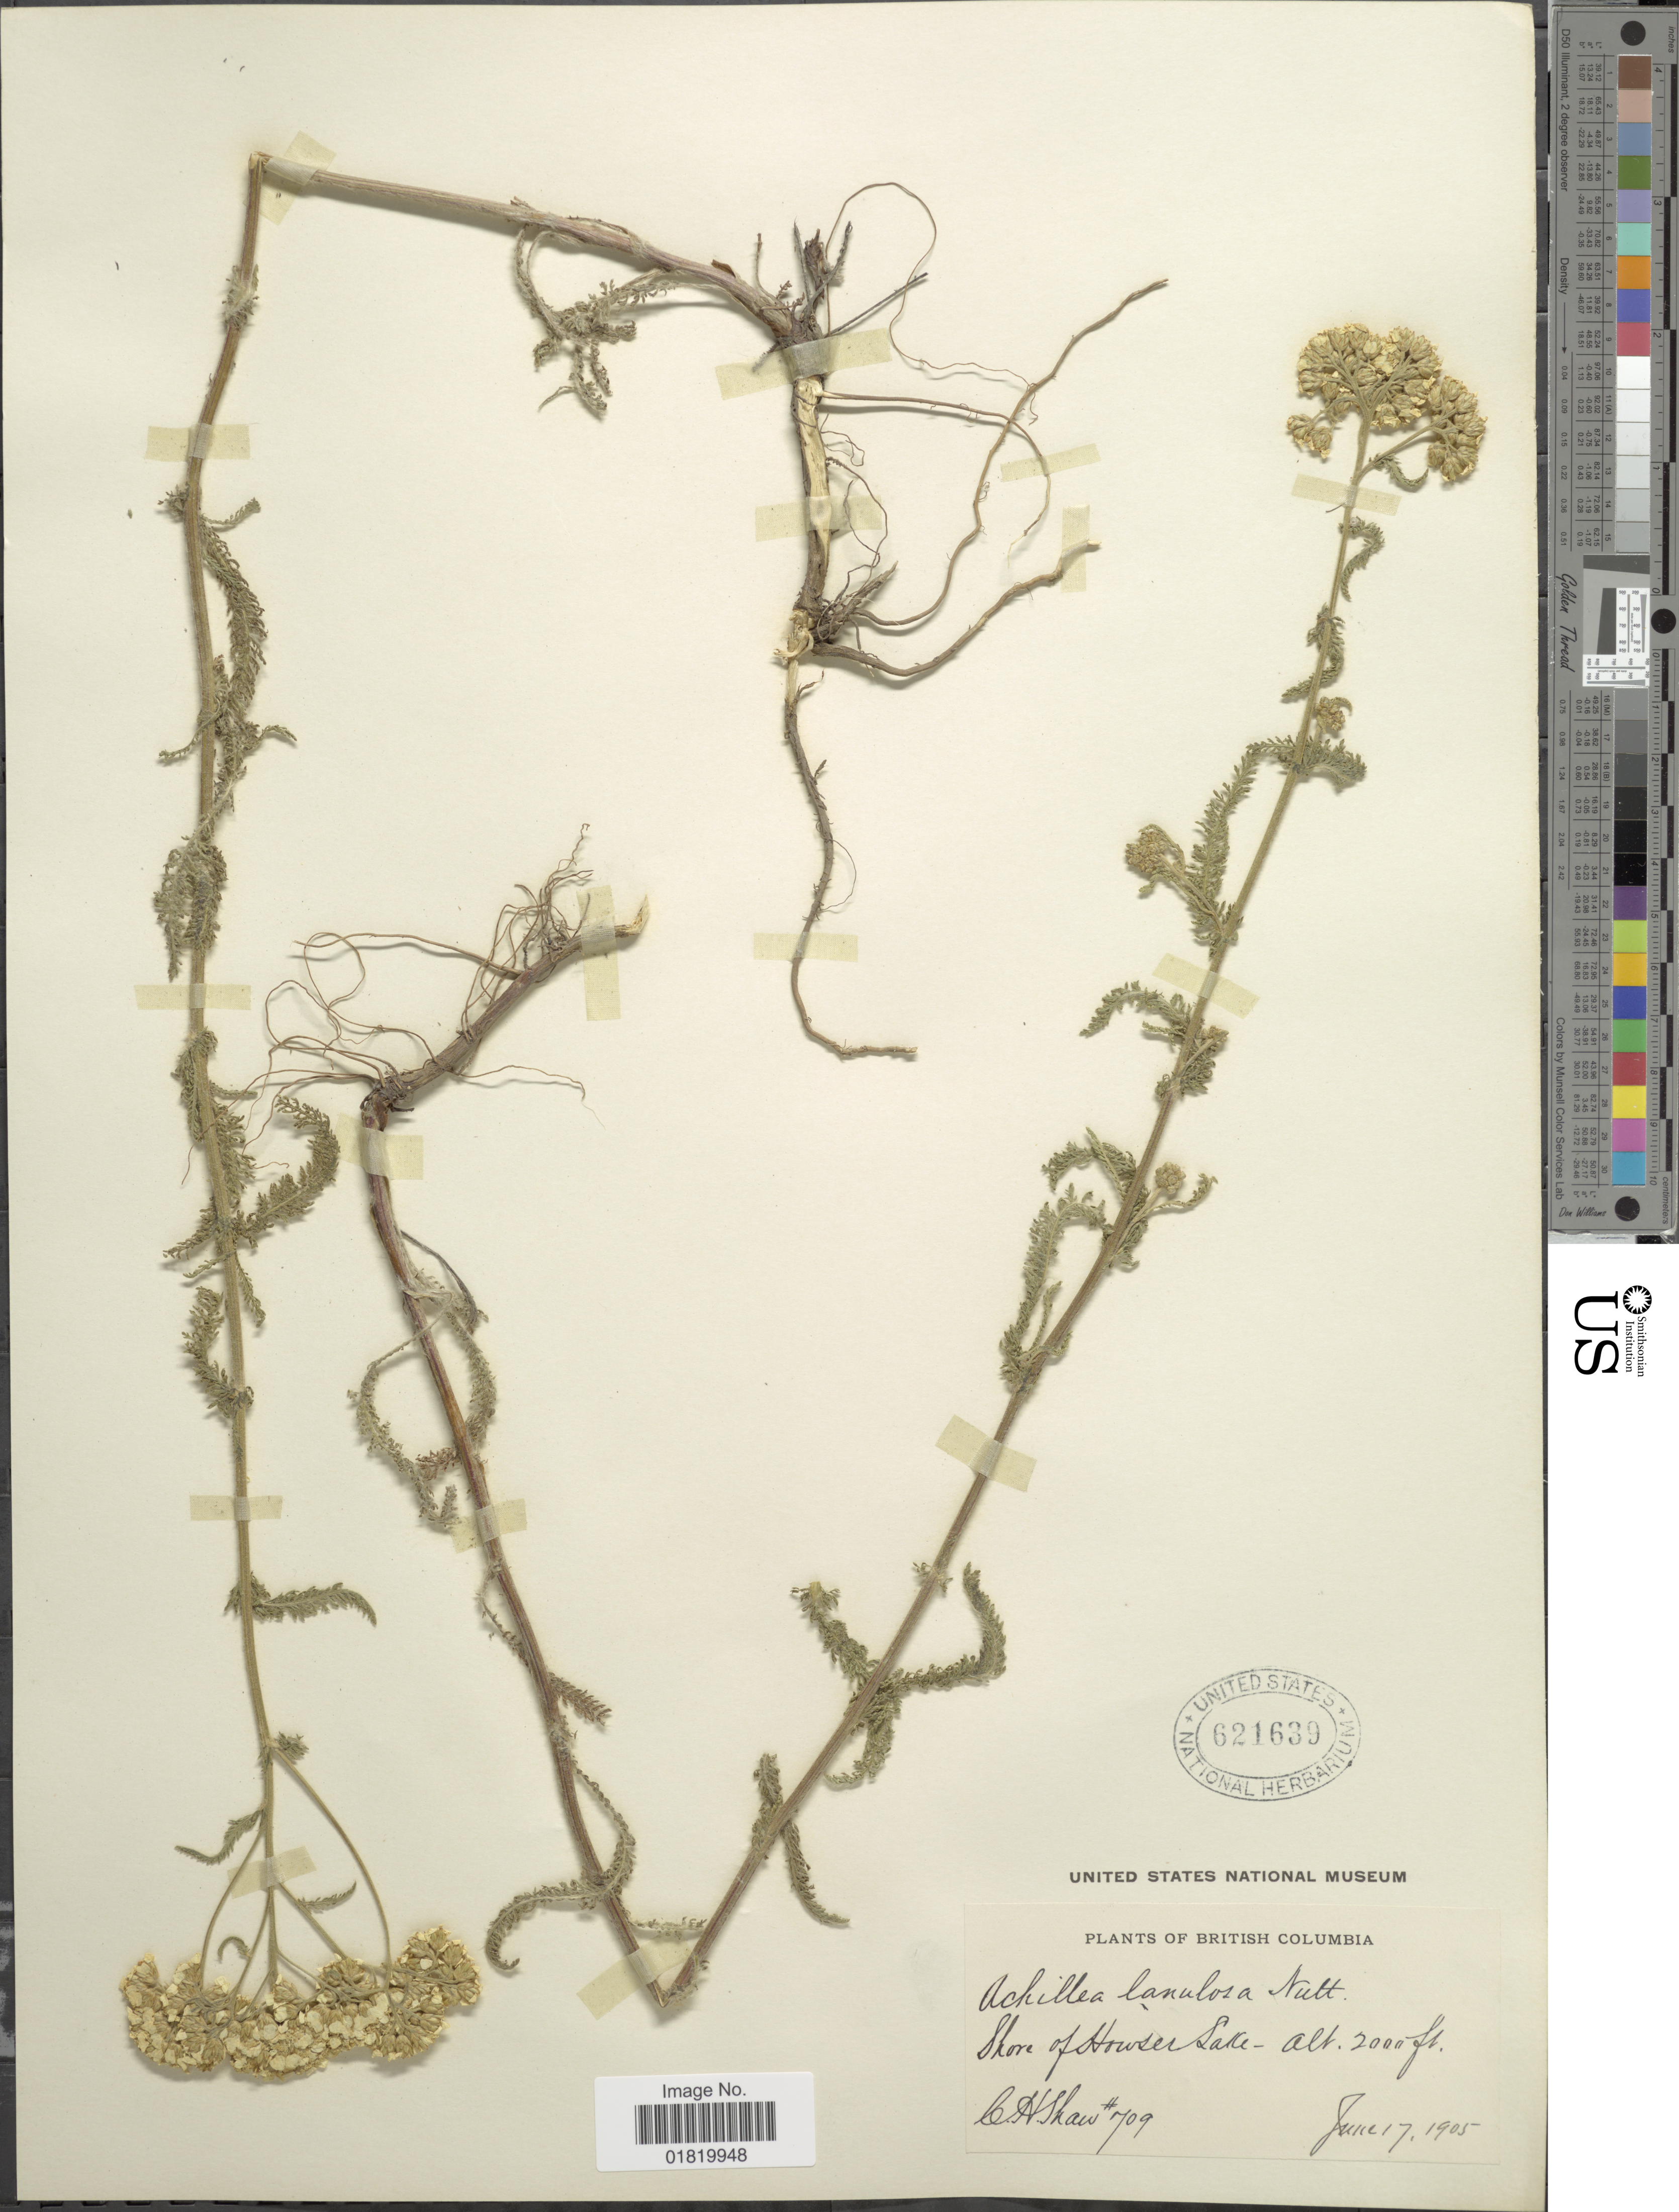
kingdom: Plantae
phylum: Tracheophyta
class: Magnoliopsida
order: Asterales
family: Asteraceae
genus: Achillea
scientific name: Achillea lanulosa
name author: Nutt.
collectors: C. Shaw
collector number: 709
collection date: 1905-06-17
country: Canada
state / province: British Columbia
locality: Shore of Howser Lake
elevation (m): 610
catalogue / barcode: US 621639